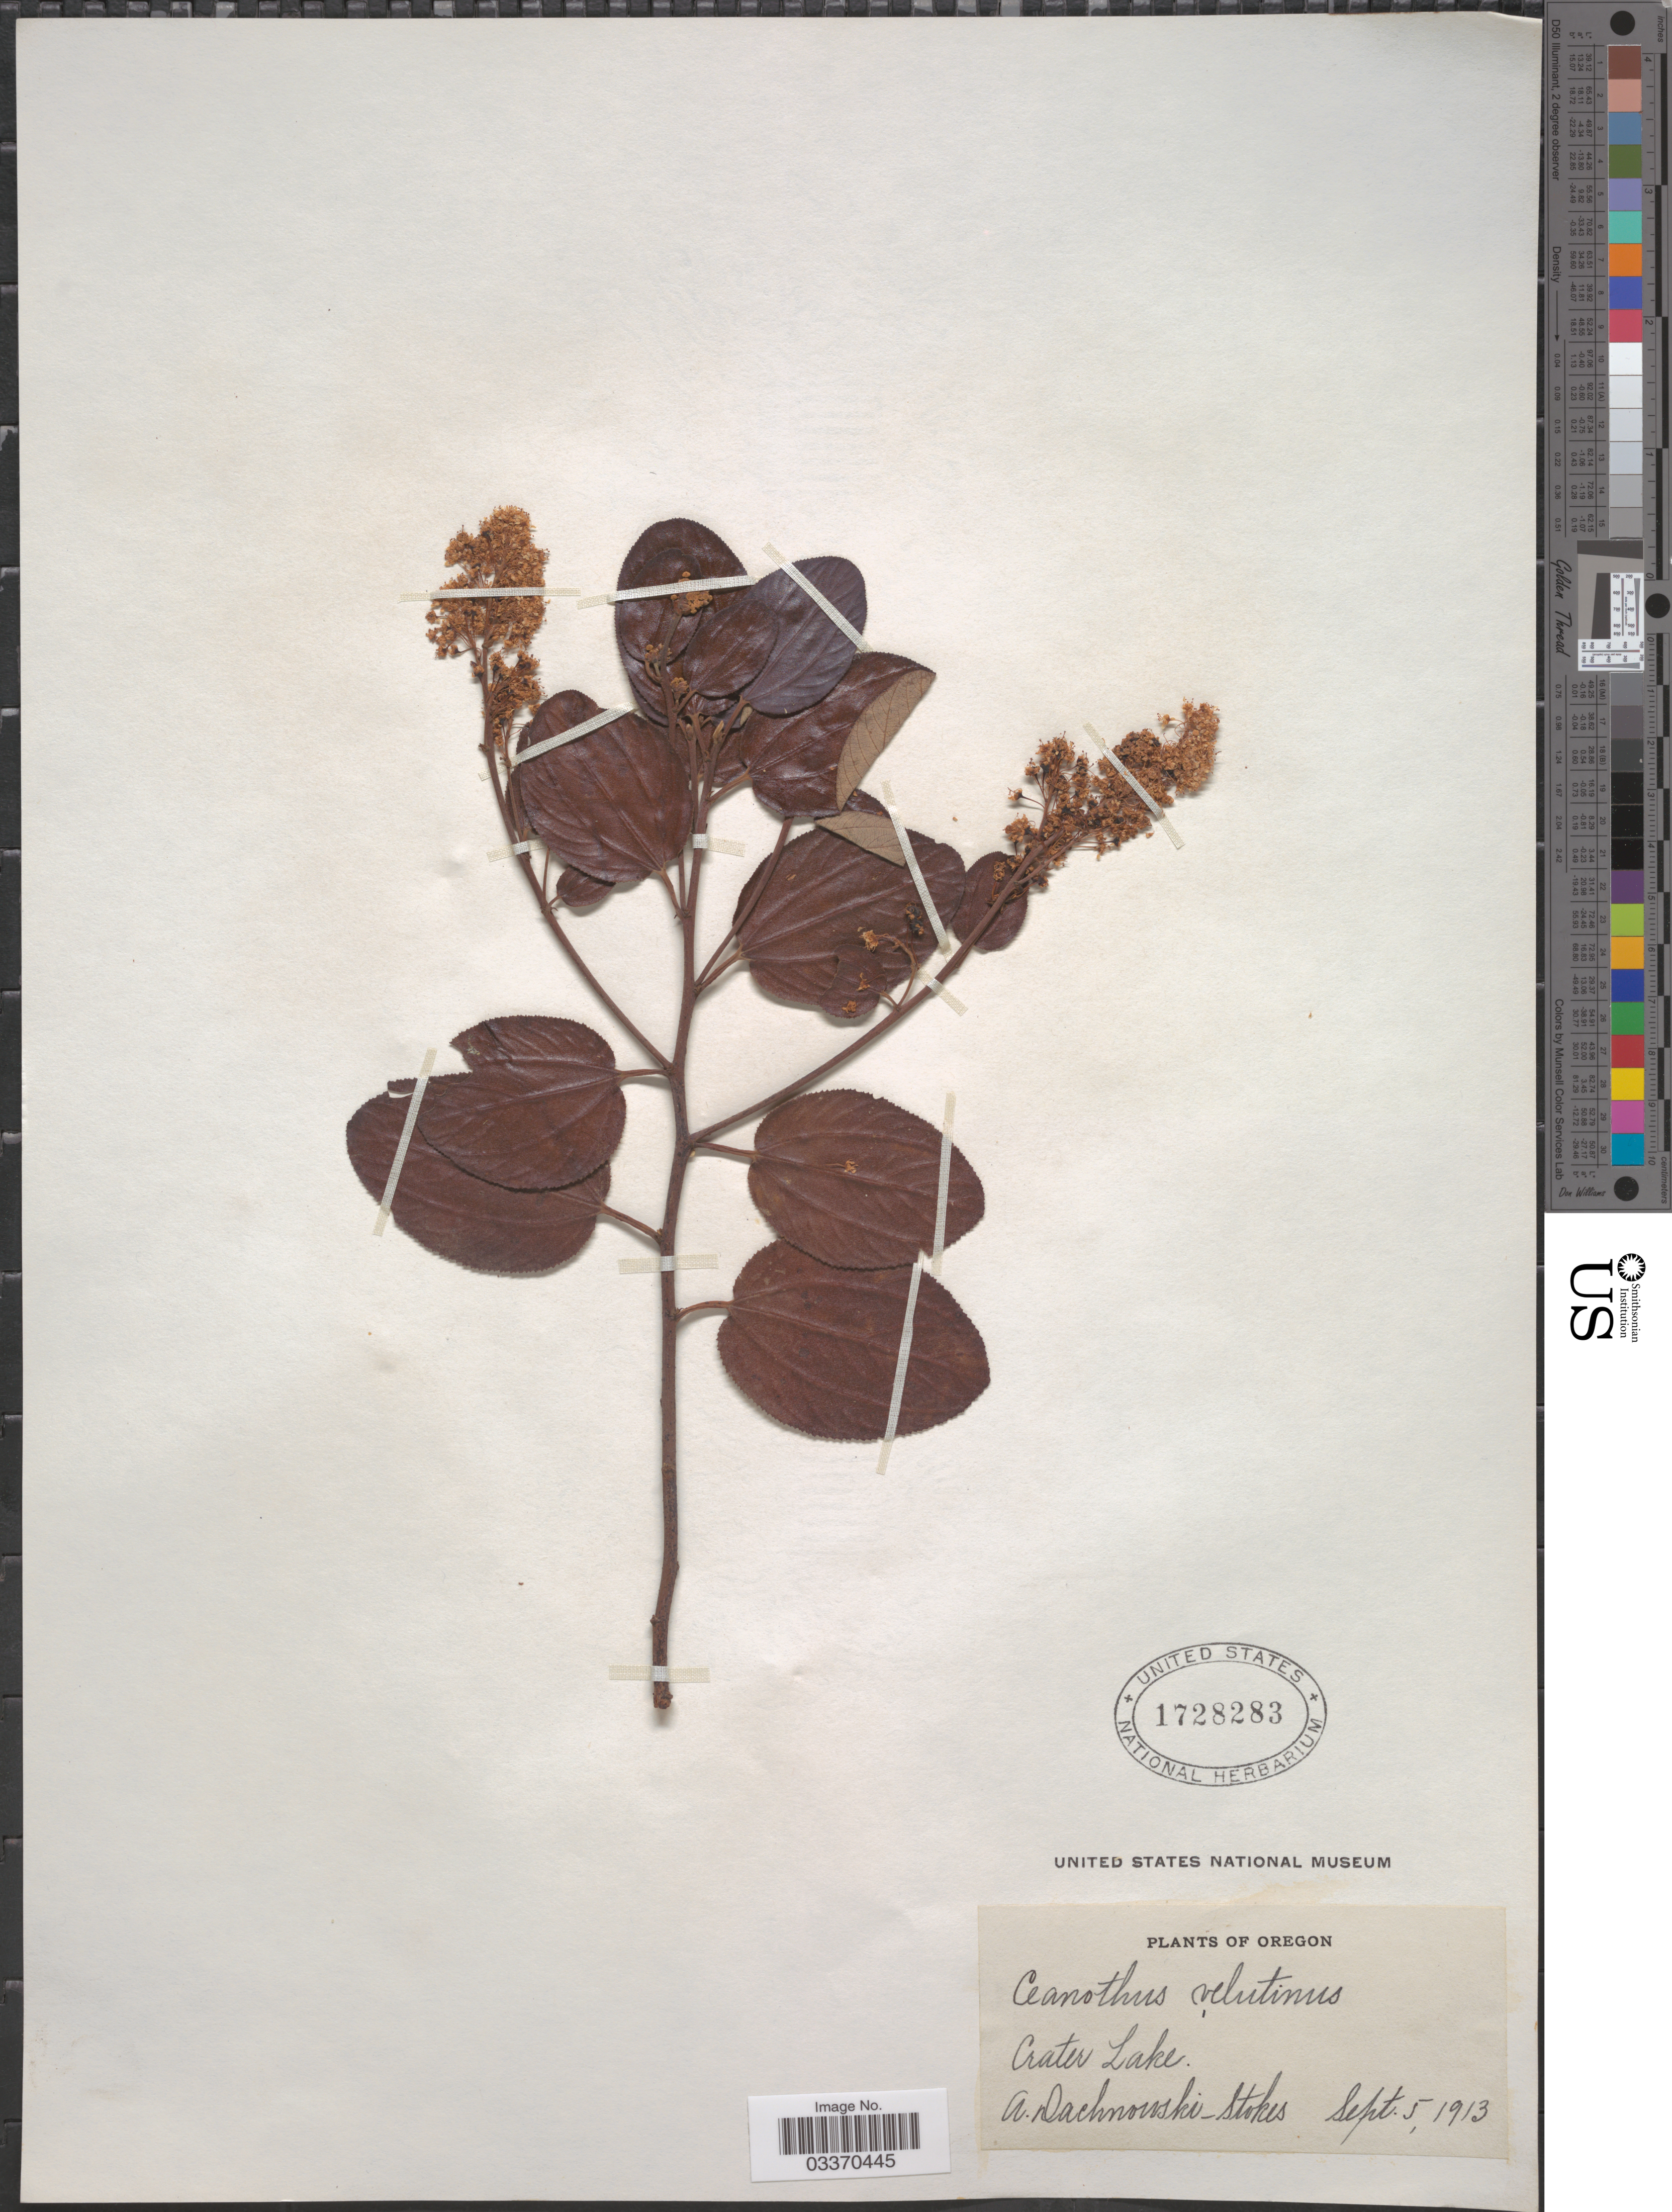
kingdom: Plantae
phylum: Tracheophyta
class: Magnoliopsida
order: Rosales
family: Rhamnaceae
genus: Ceanothus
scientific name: Ceanothus velutinus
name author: Douglas ex Hook.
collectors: A. P. Dachnowski-Stokes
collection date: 1913-09-05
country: United States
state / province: Oregon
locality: Crater Lake.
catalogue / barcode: US 1728283